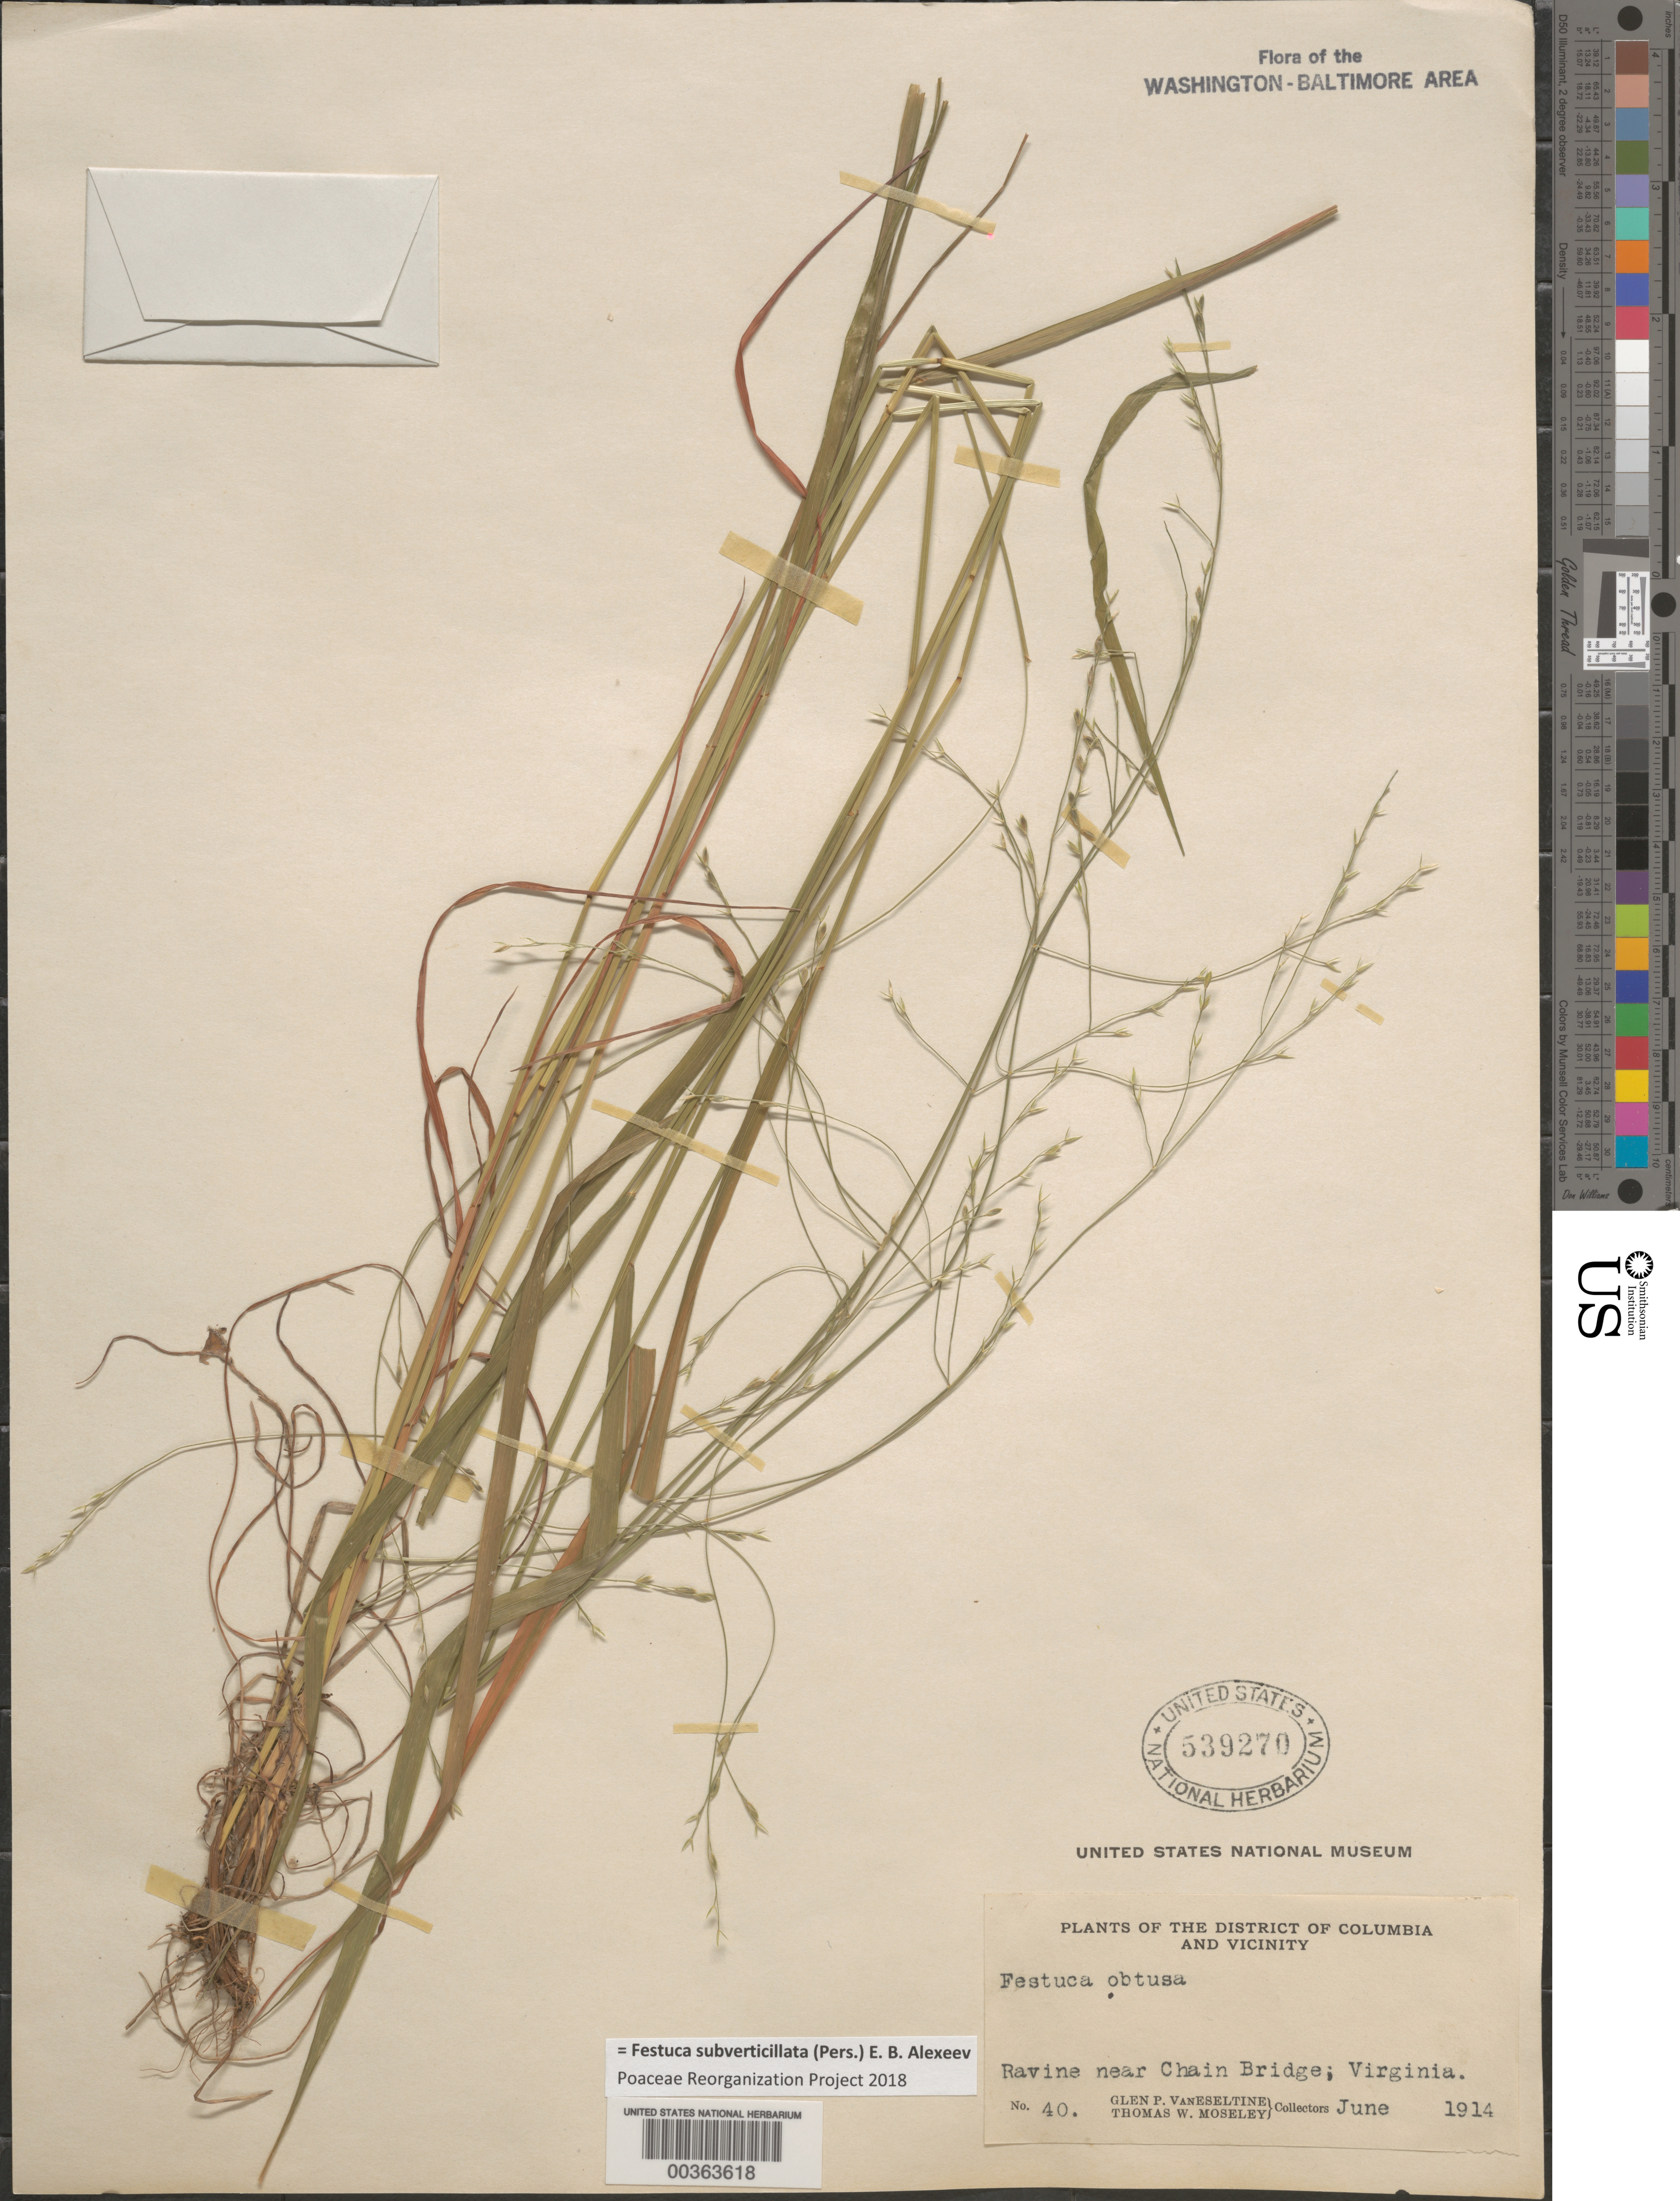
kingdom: Plantae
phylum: Tracheophyta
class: Liliopsida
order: Poales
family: Poaceae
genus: Festuca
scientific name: Festuca subverticillata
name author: (Pers.) E.B. Alexeev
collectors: G. P. Van Eseltine & T. Moseley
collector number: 40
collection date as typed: Jun 1914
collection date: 1914-06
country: United States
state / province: Virginia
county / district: Fairfax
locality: Chain Bridge C. and O. Canal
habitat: Ravine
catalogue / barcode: US 539270